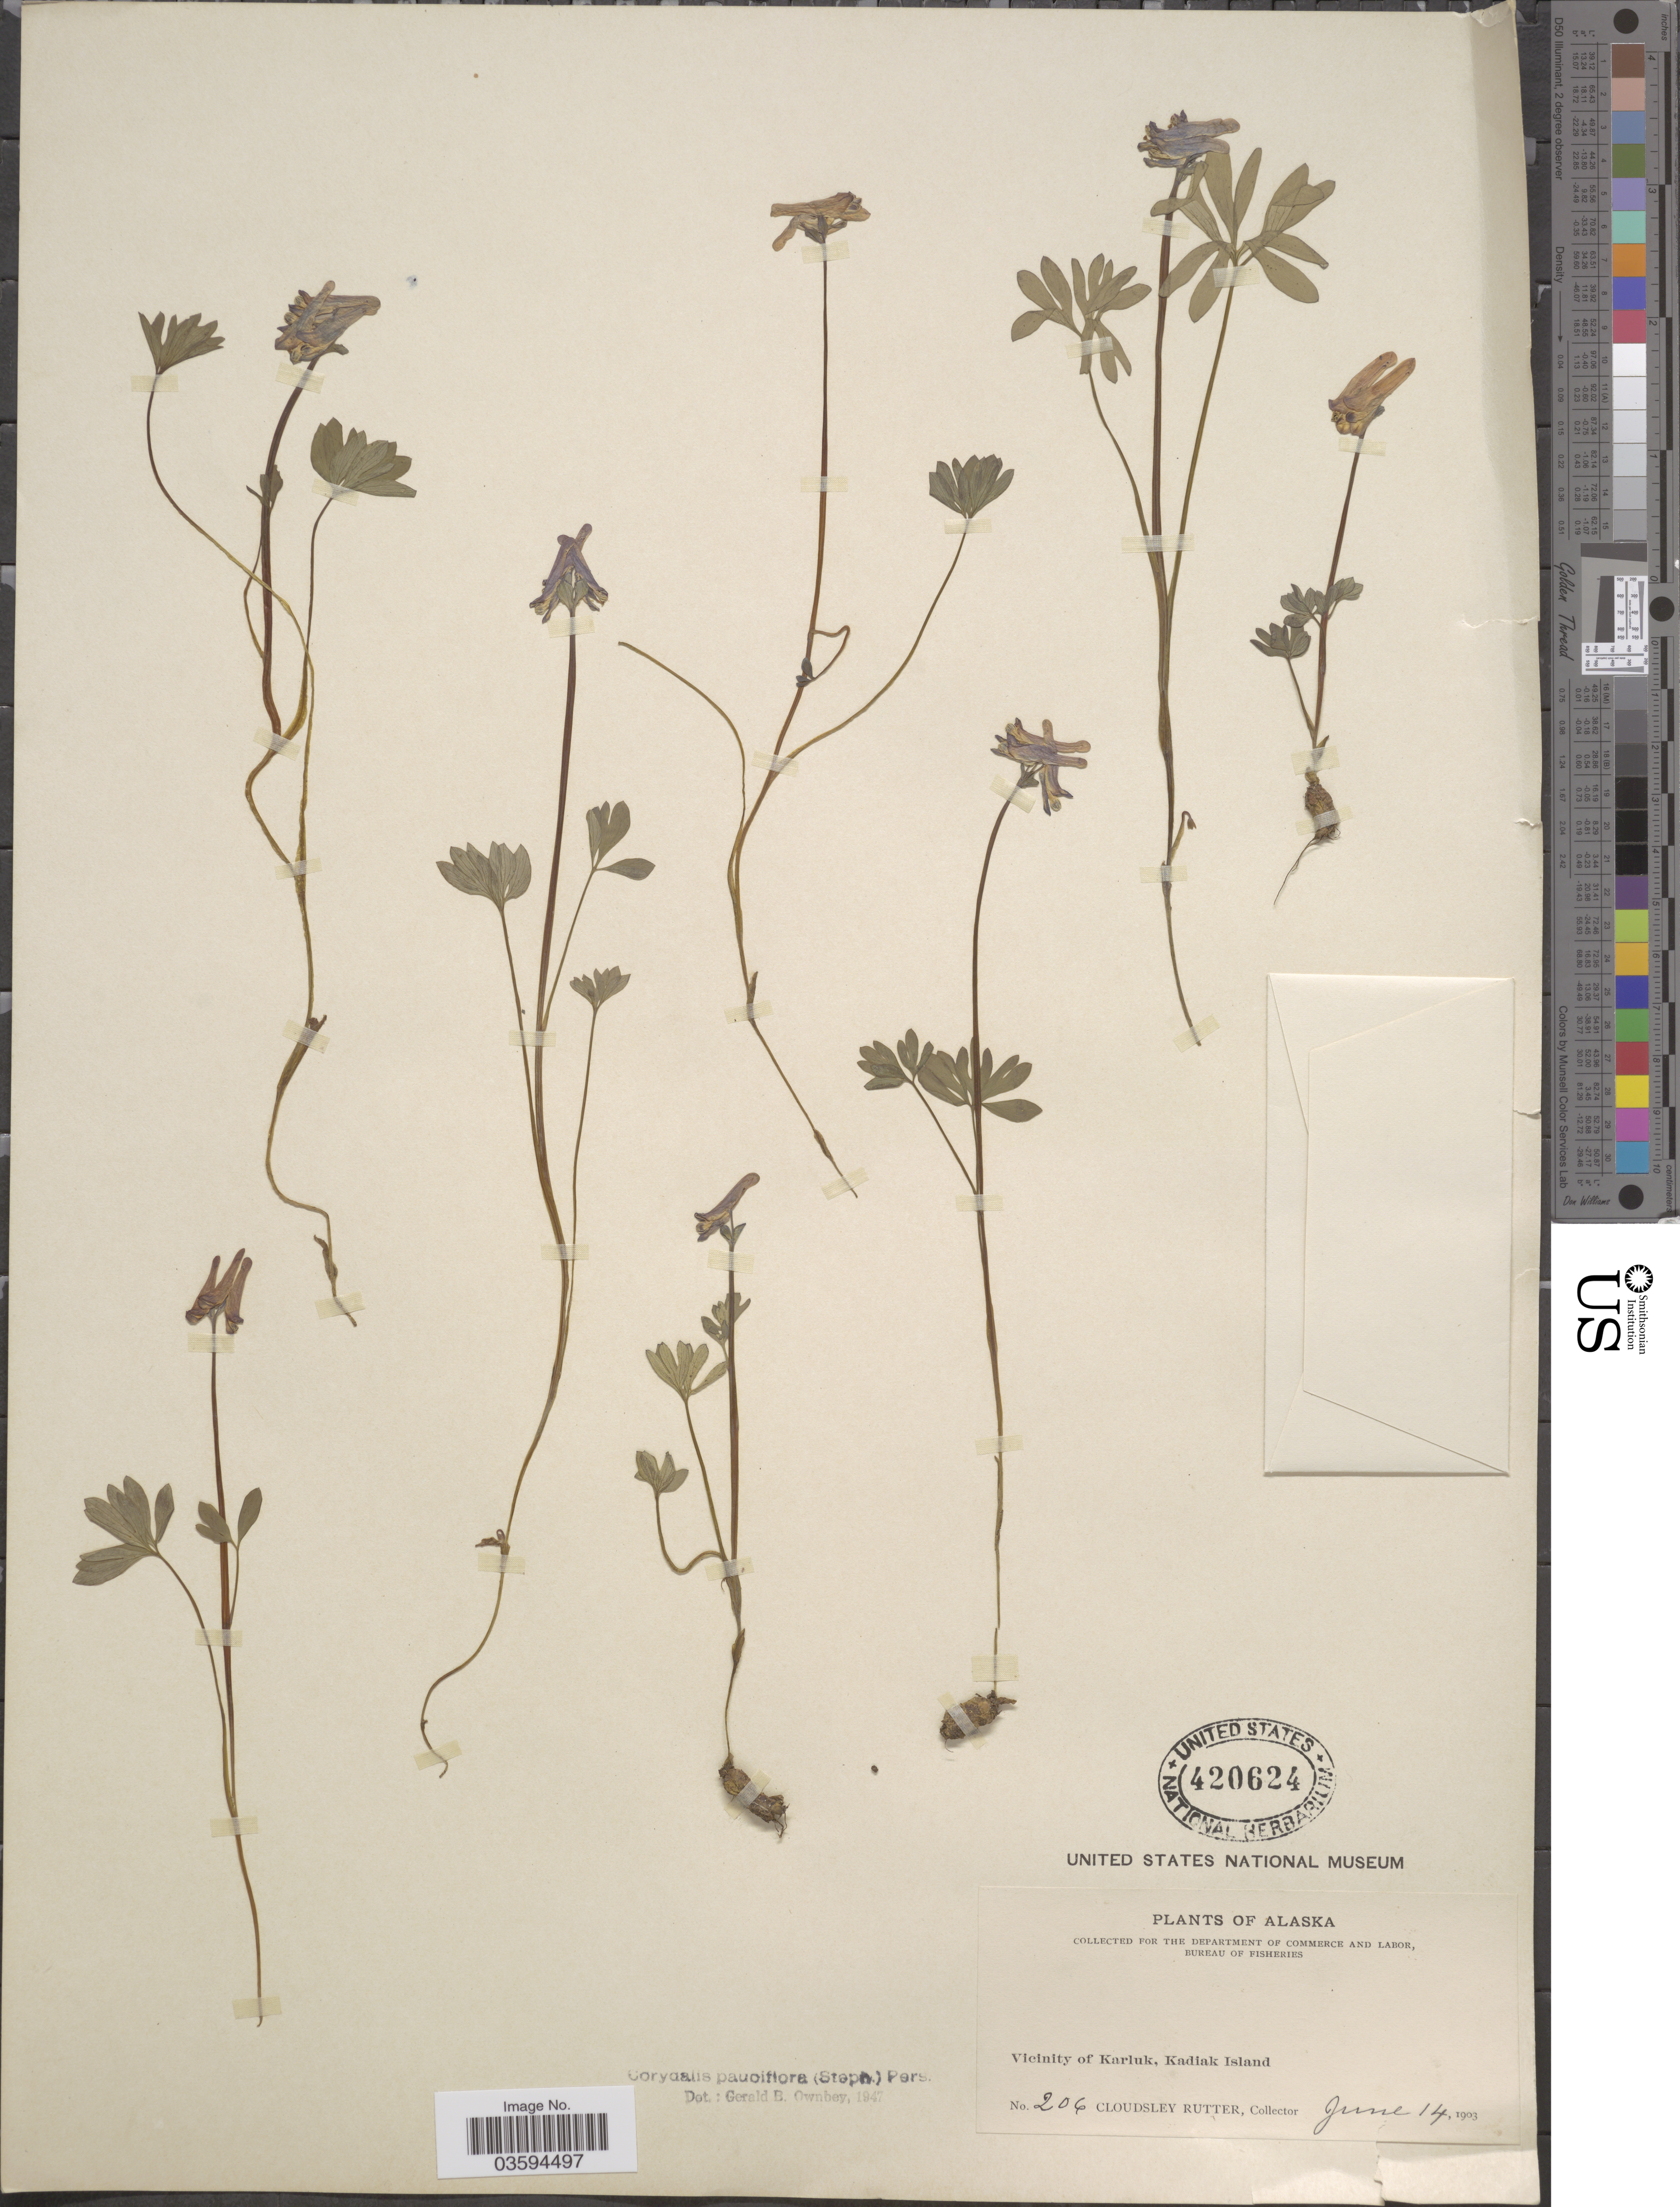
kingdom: Plantae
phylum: Tracheophyta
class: Magnoliopsida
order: Ranunculales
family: Papaveraceae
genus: Corydalis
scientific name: Corydalis pauciflora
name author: (Stephan) Pers.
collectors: C. Rutter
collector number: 206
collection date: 1903-06-14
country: United States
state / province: Alaska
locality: Vicinity of Karluk, Kadiak Island.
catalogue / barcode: US 420624